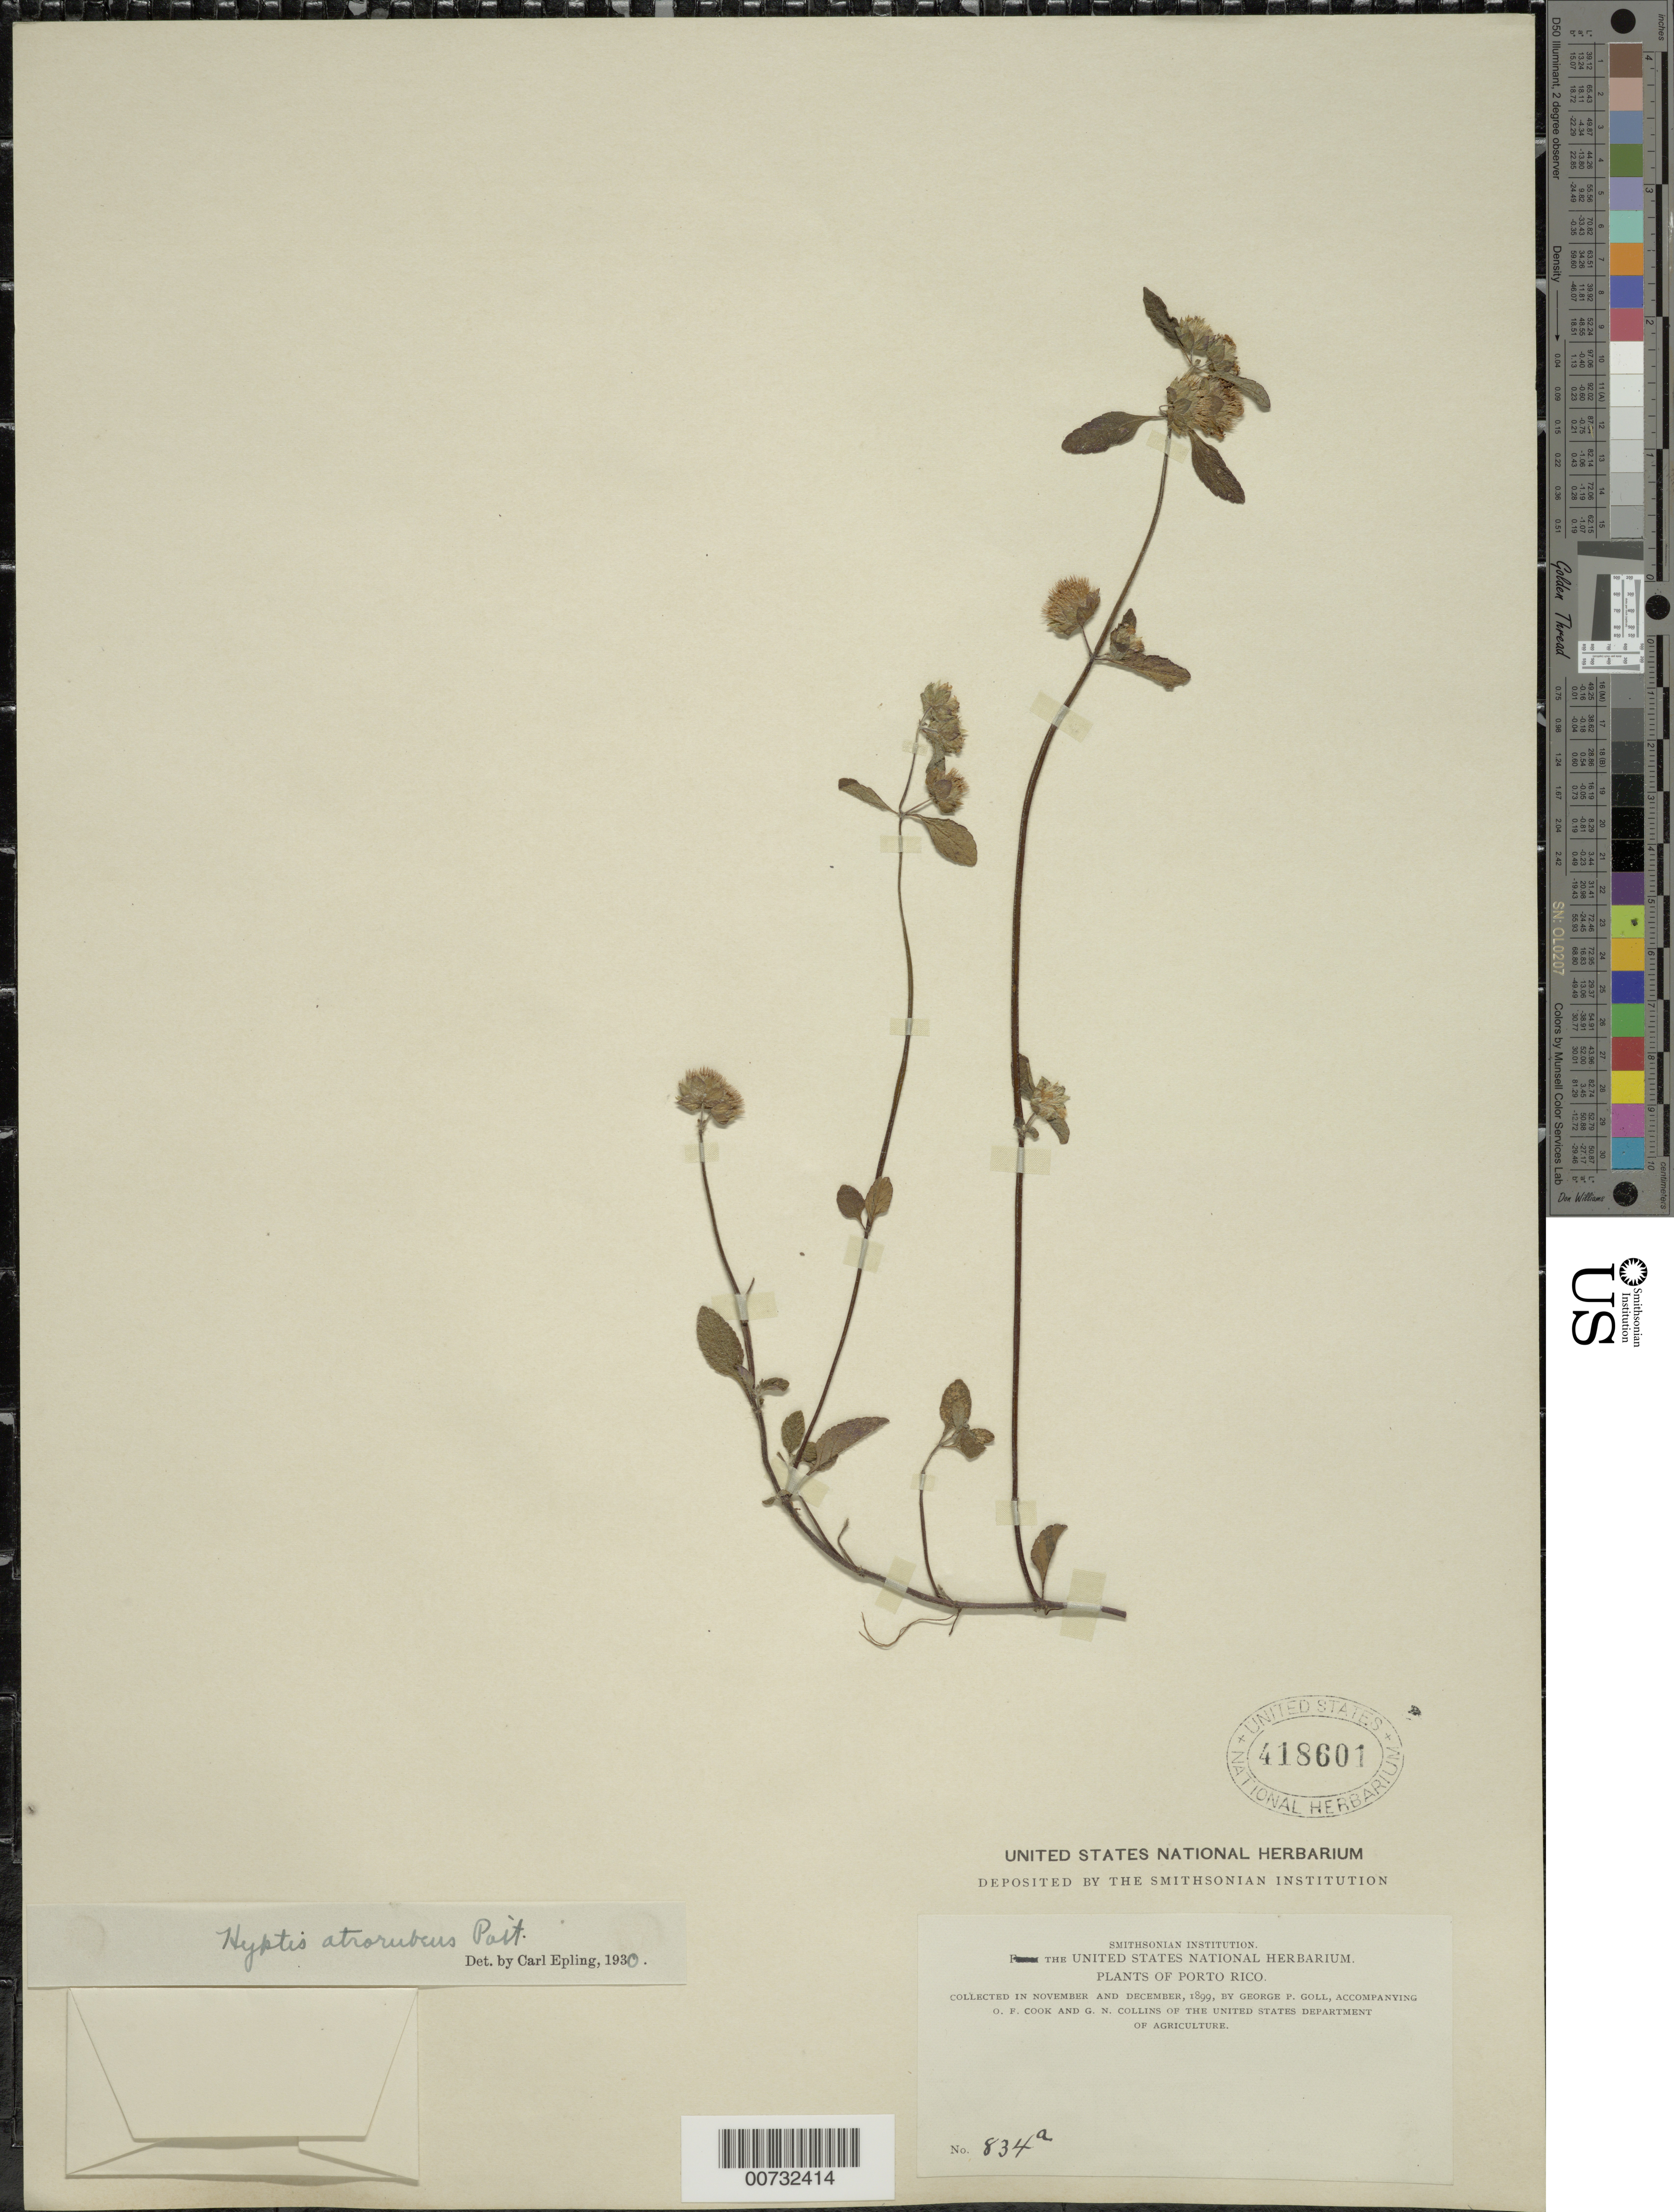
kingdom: Plantae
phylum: Tracheophyta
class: Magnoliopsida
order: Lamiales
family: Lamiaceae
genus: Hyptis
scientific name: Hyptis atrorubens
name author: Poit.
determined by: Epling, C. C.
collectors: G. Goll, O. F. Cook & G. N. Collins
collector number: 834a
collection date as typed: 30 Nov 1899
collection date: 1899-11-30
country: Puerto Rico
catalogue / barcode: US 418601